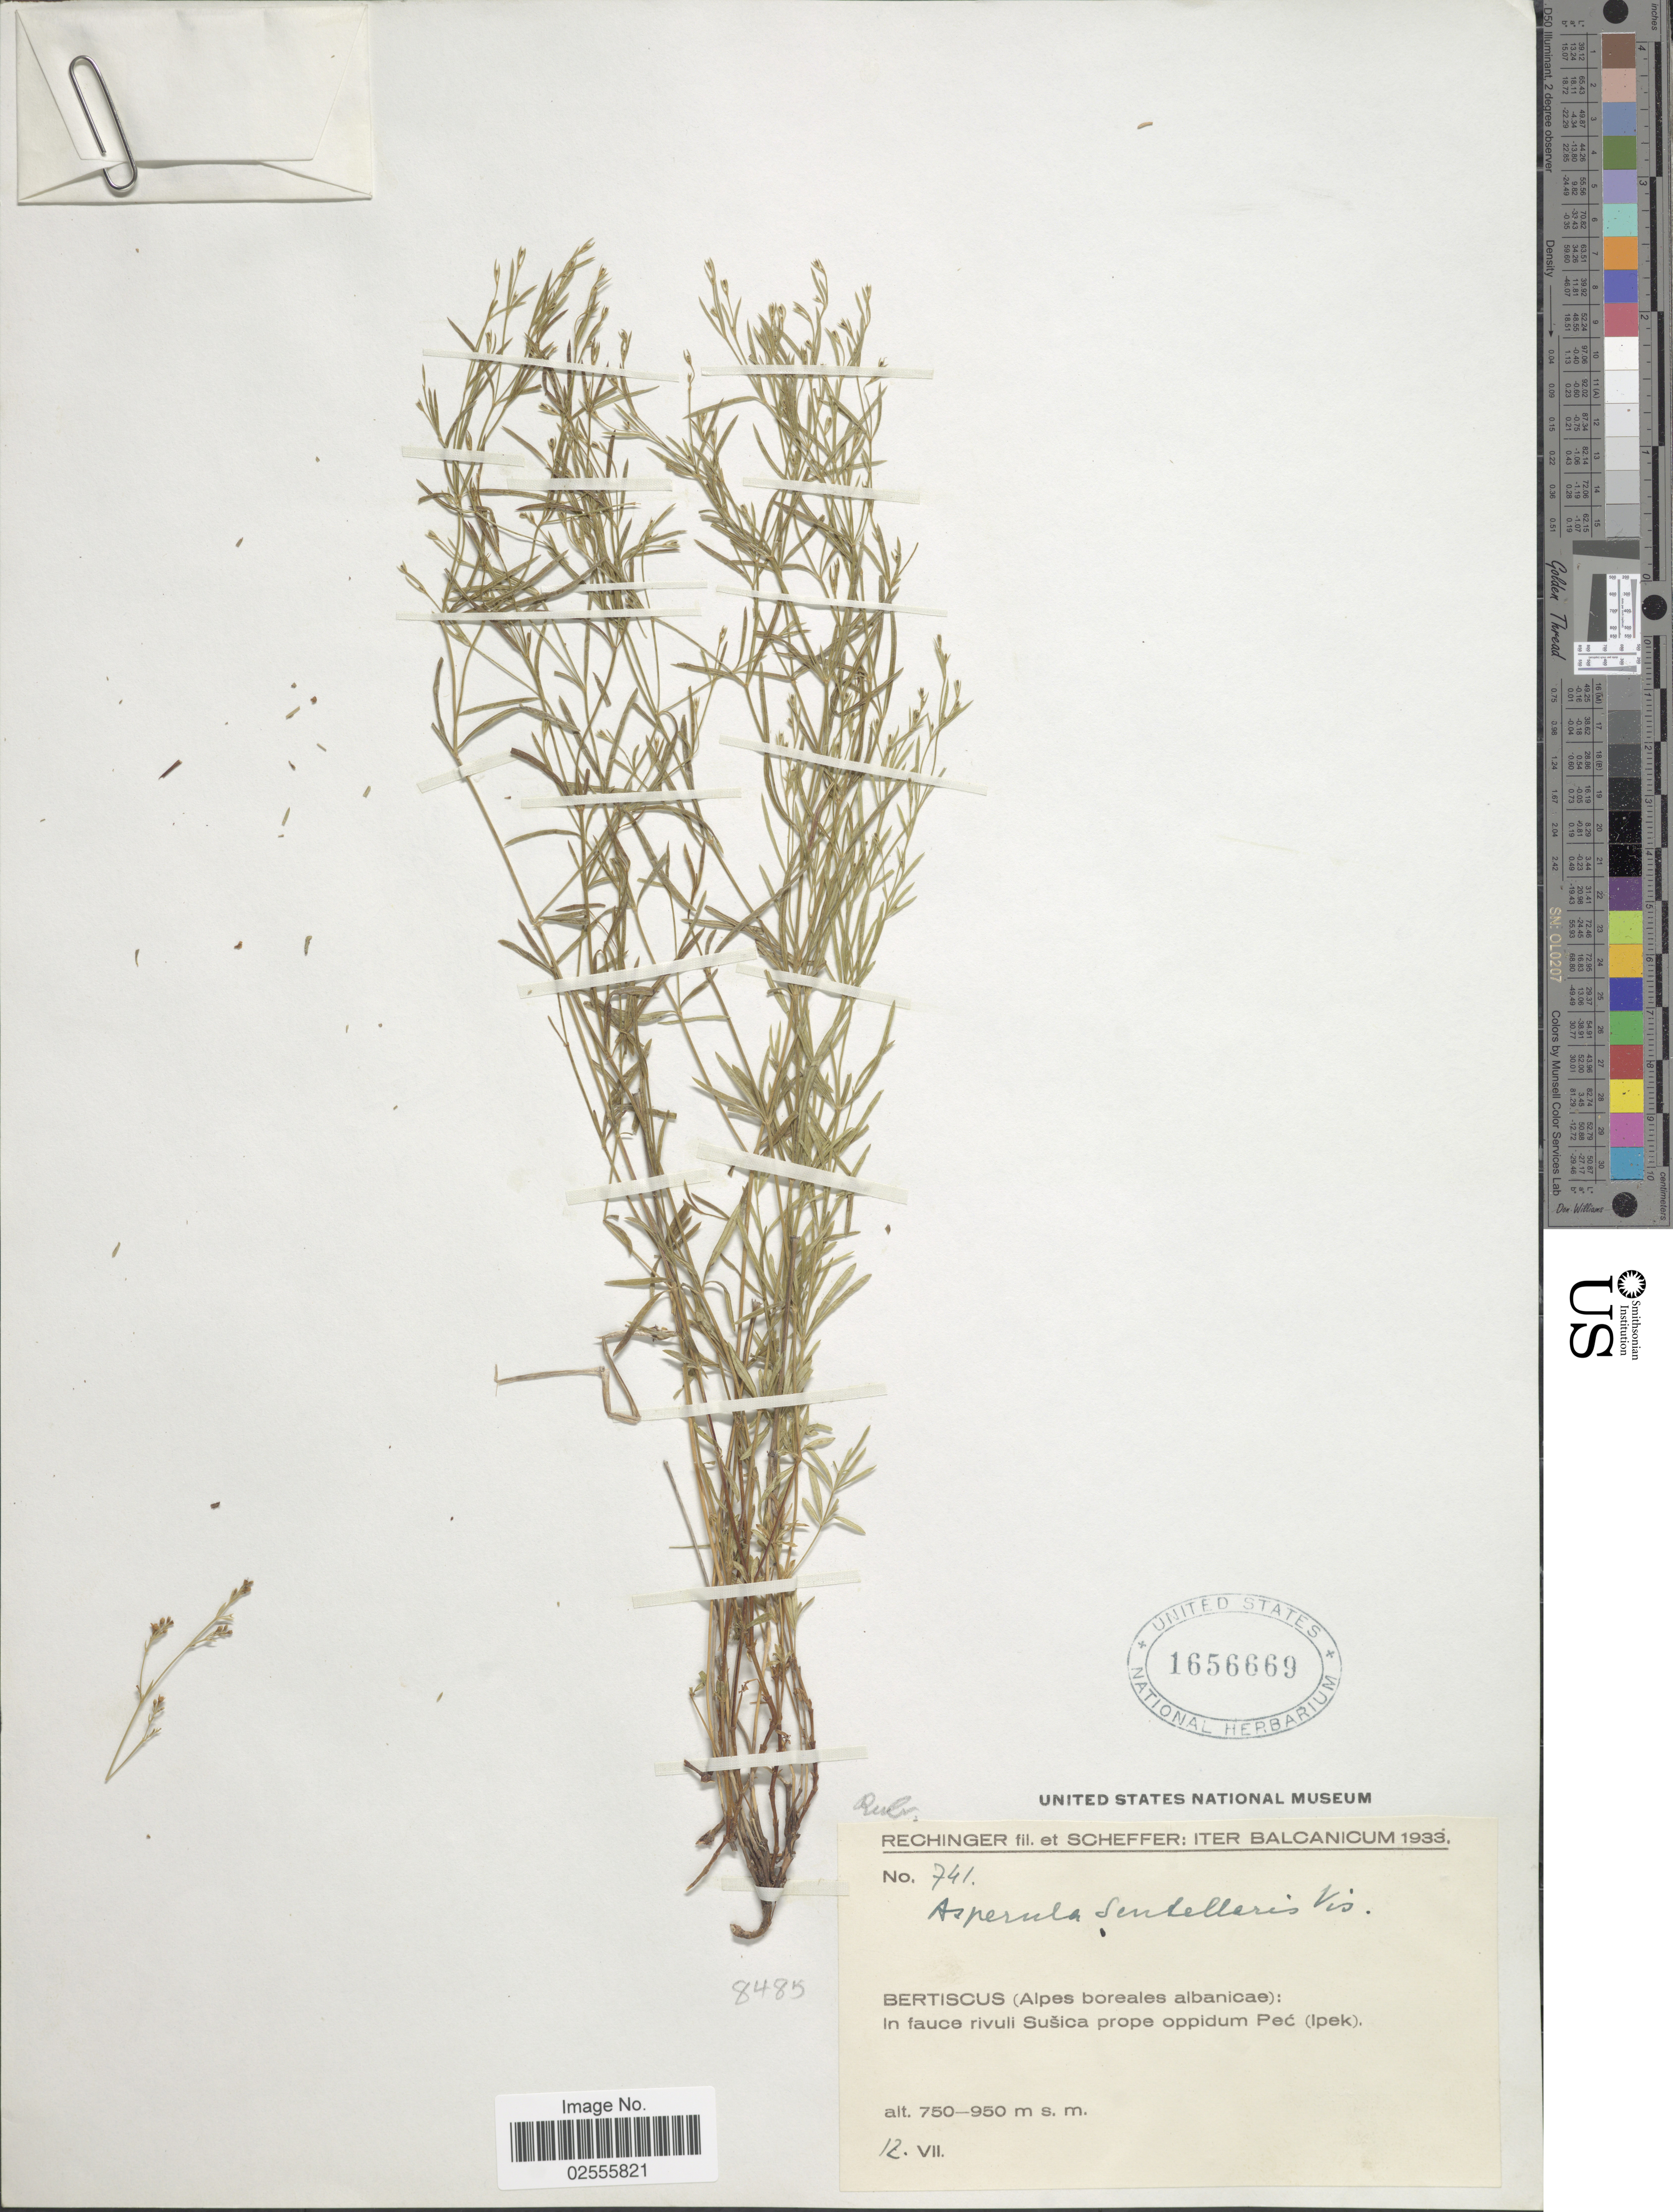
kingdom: Plantae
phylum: Tracheophyta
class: Magnoliopsida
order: Gentianales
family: Rubiaceae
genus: Asperula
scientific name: Asperula scutellaris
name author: Vis.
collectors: -- Rechinger & Scheffer, --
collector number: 741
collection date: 1933-07-12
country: Turkey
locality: Iter Balcanicum, Bertiscus (Alpes boreales albanicae): In fauce rivuli Susisa prope oppidum Pec (Ipek).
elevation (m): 750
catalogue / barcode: US 1656669